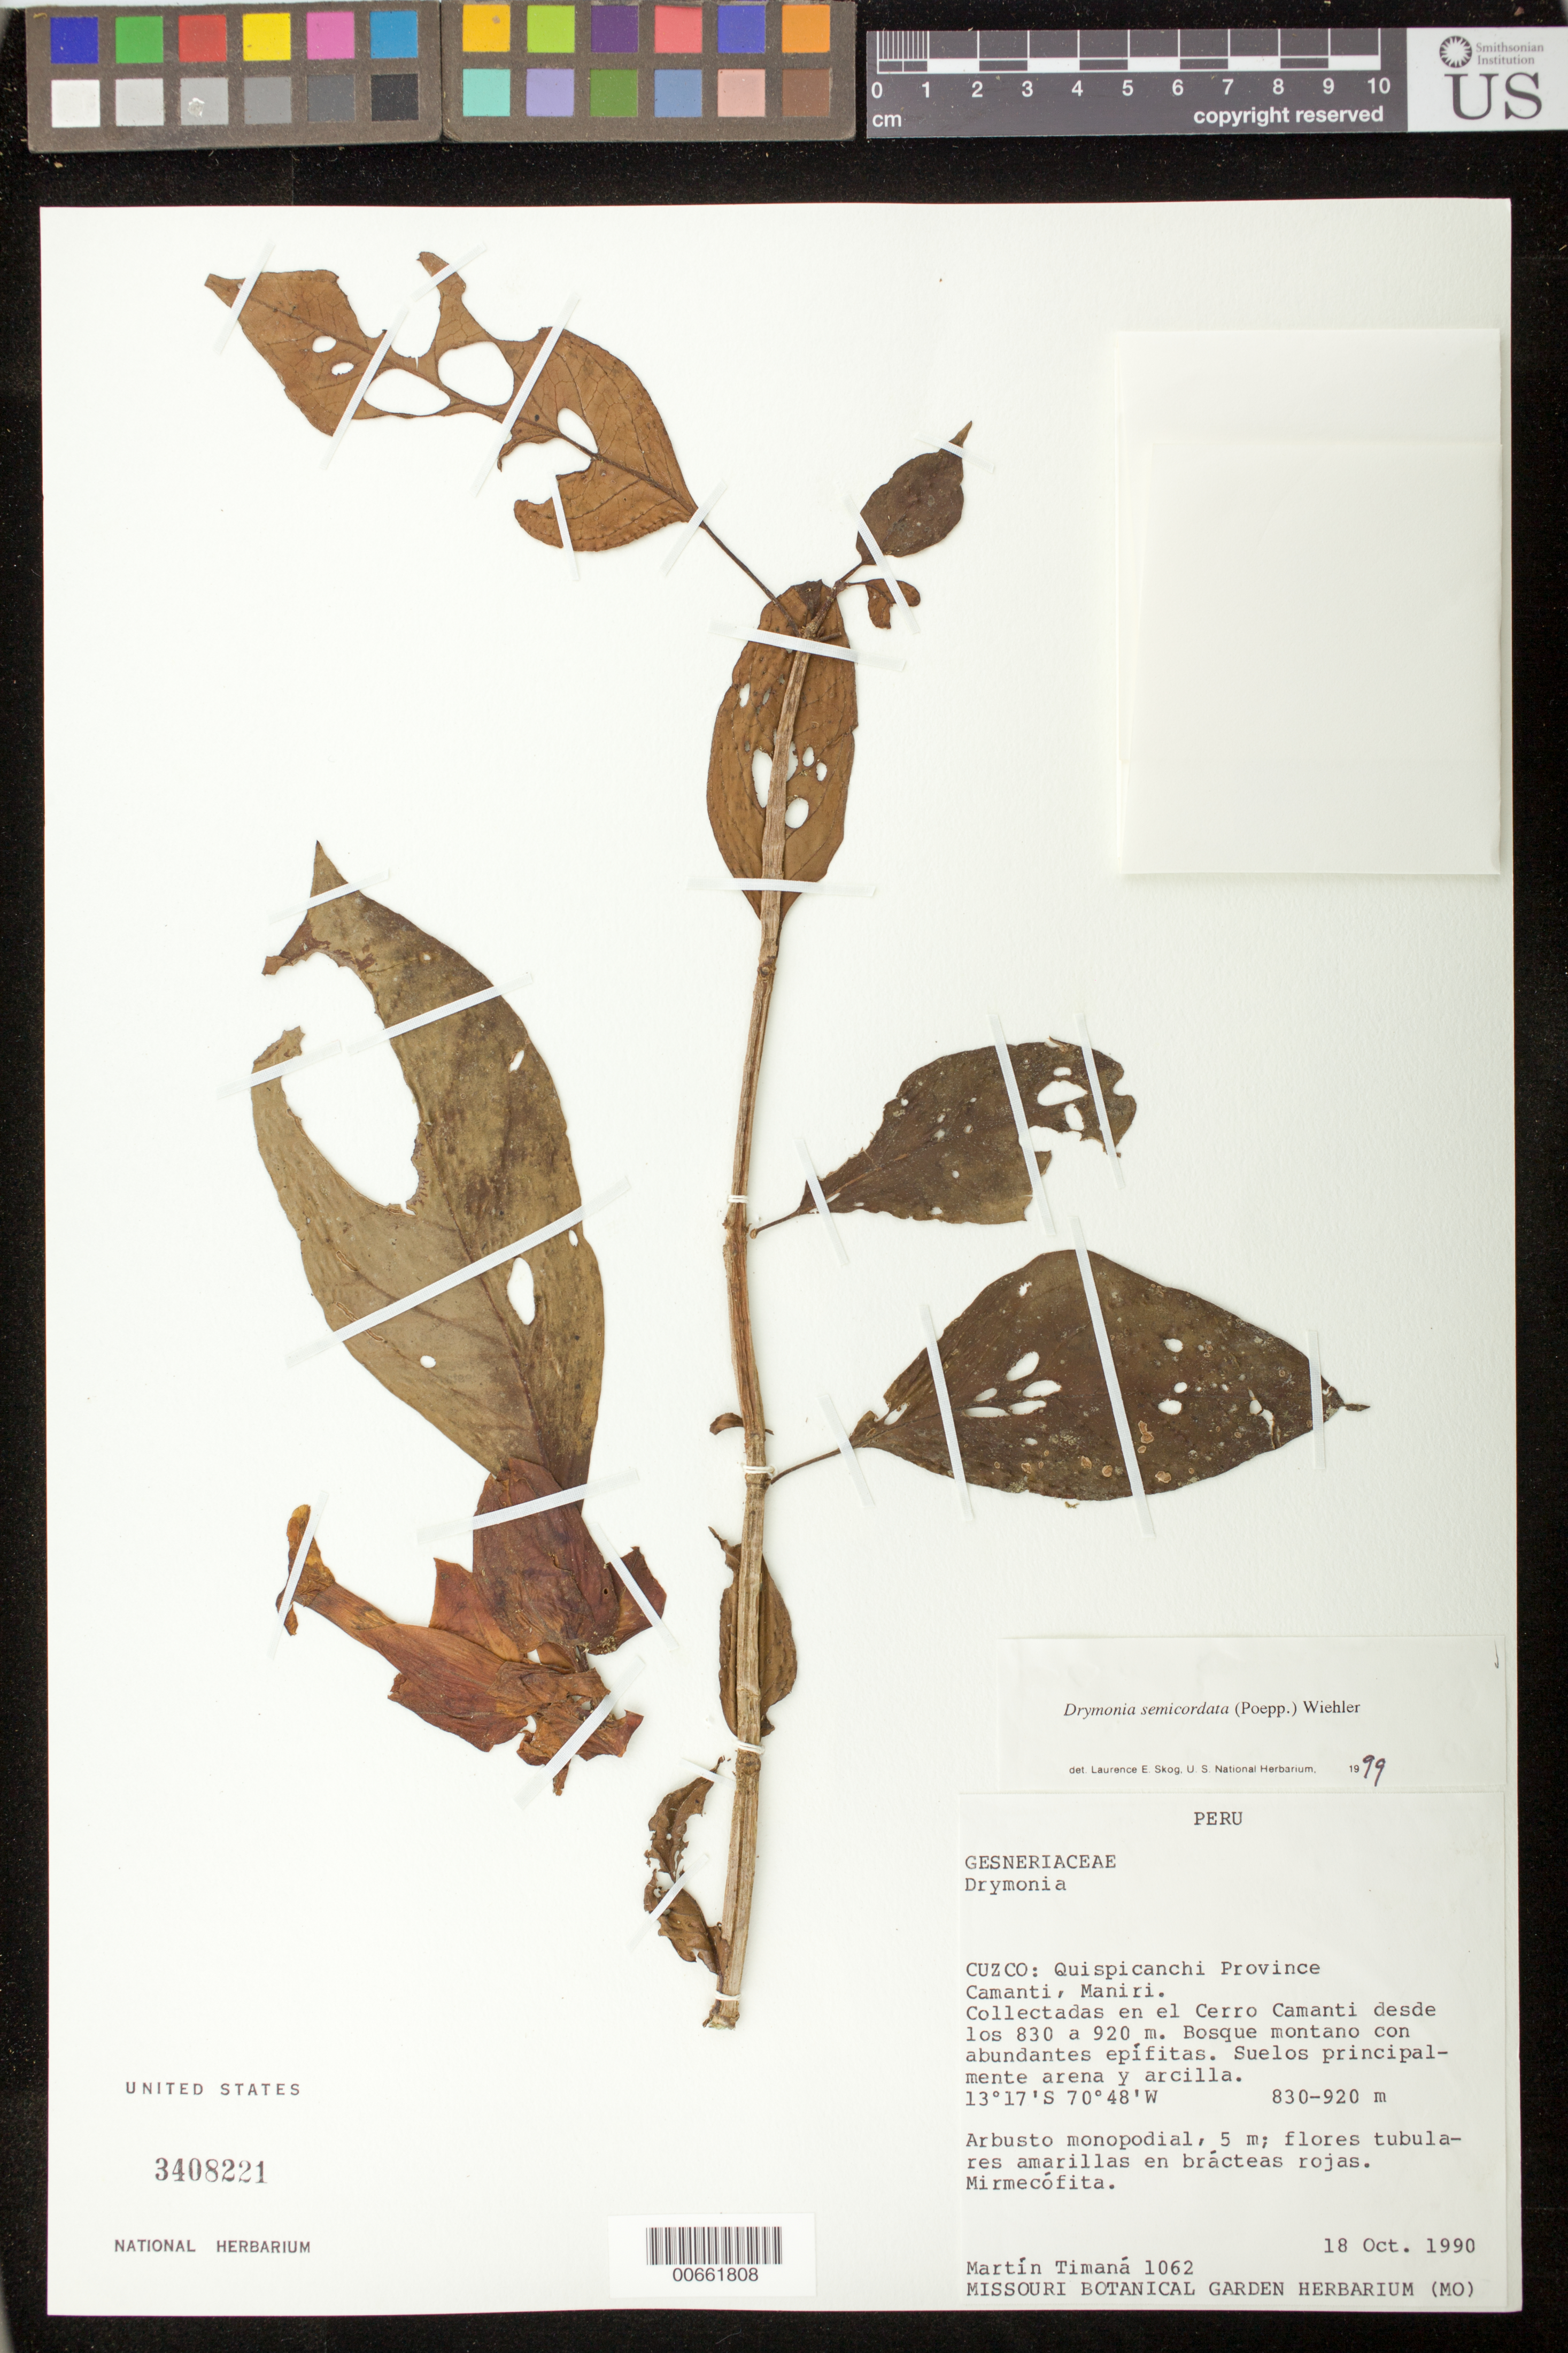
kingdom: Plantae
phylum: Tracheophyta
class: Magnoliopsida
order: Lamiales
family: Gesneriaceae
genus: Drymonia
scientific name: Drymonia semicordata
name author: (Poepp.) Wiehler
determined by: Skog, Laurence E.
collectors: M. E. Timaná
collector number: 1062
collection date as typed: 18 Oct 1990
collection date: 1990-10-18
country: Peru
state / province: Cusco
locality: Prov. Quispicanchi; Camanti, Maniri; collectadas en el Cerro Camanti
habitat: Bosque montano con abundantes epífitas; suelos principalmente arena y arcilla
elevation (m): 830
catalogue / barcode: US 3408221